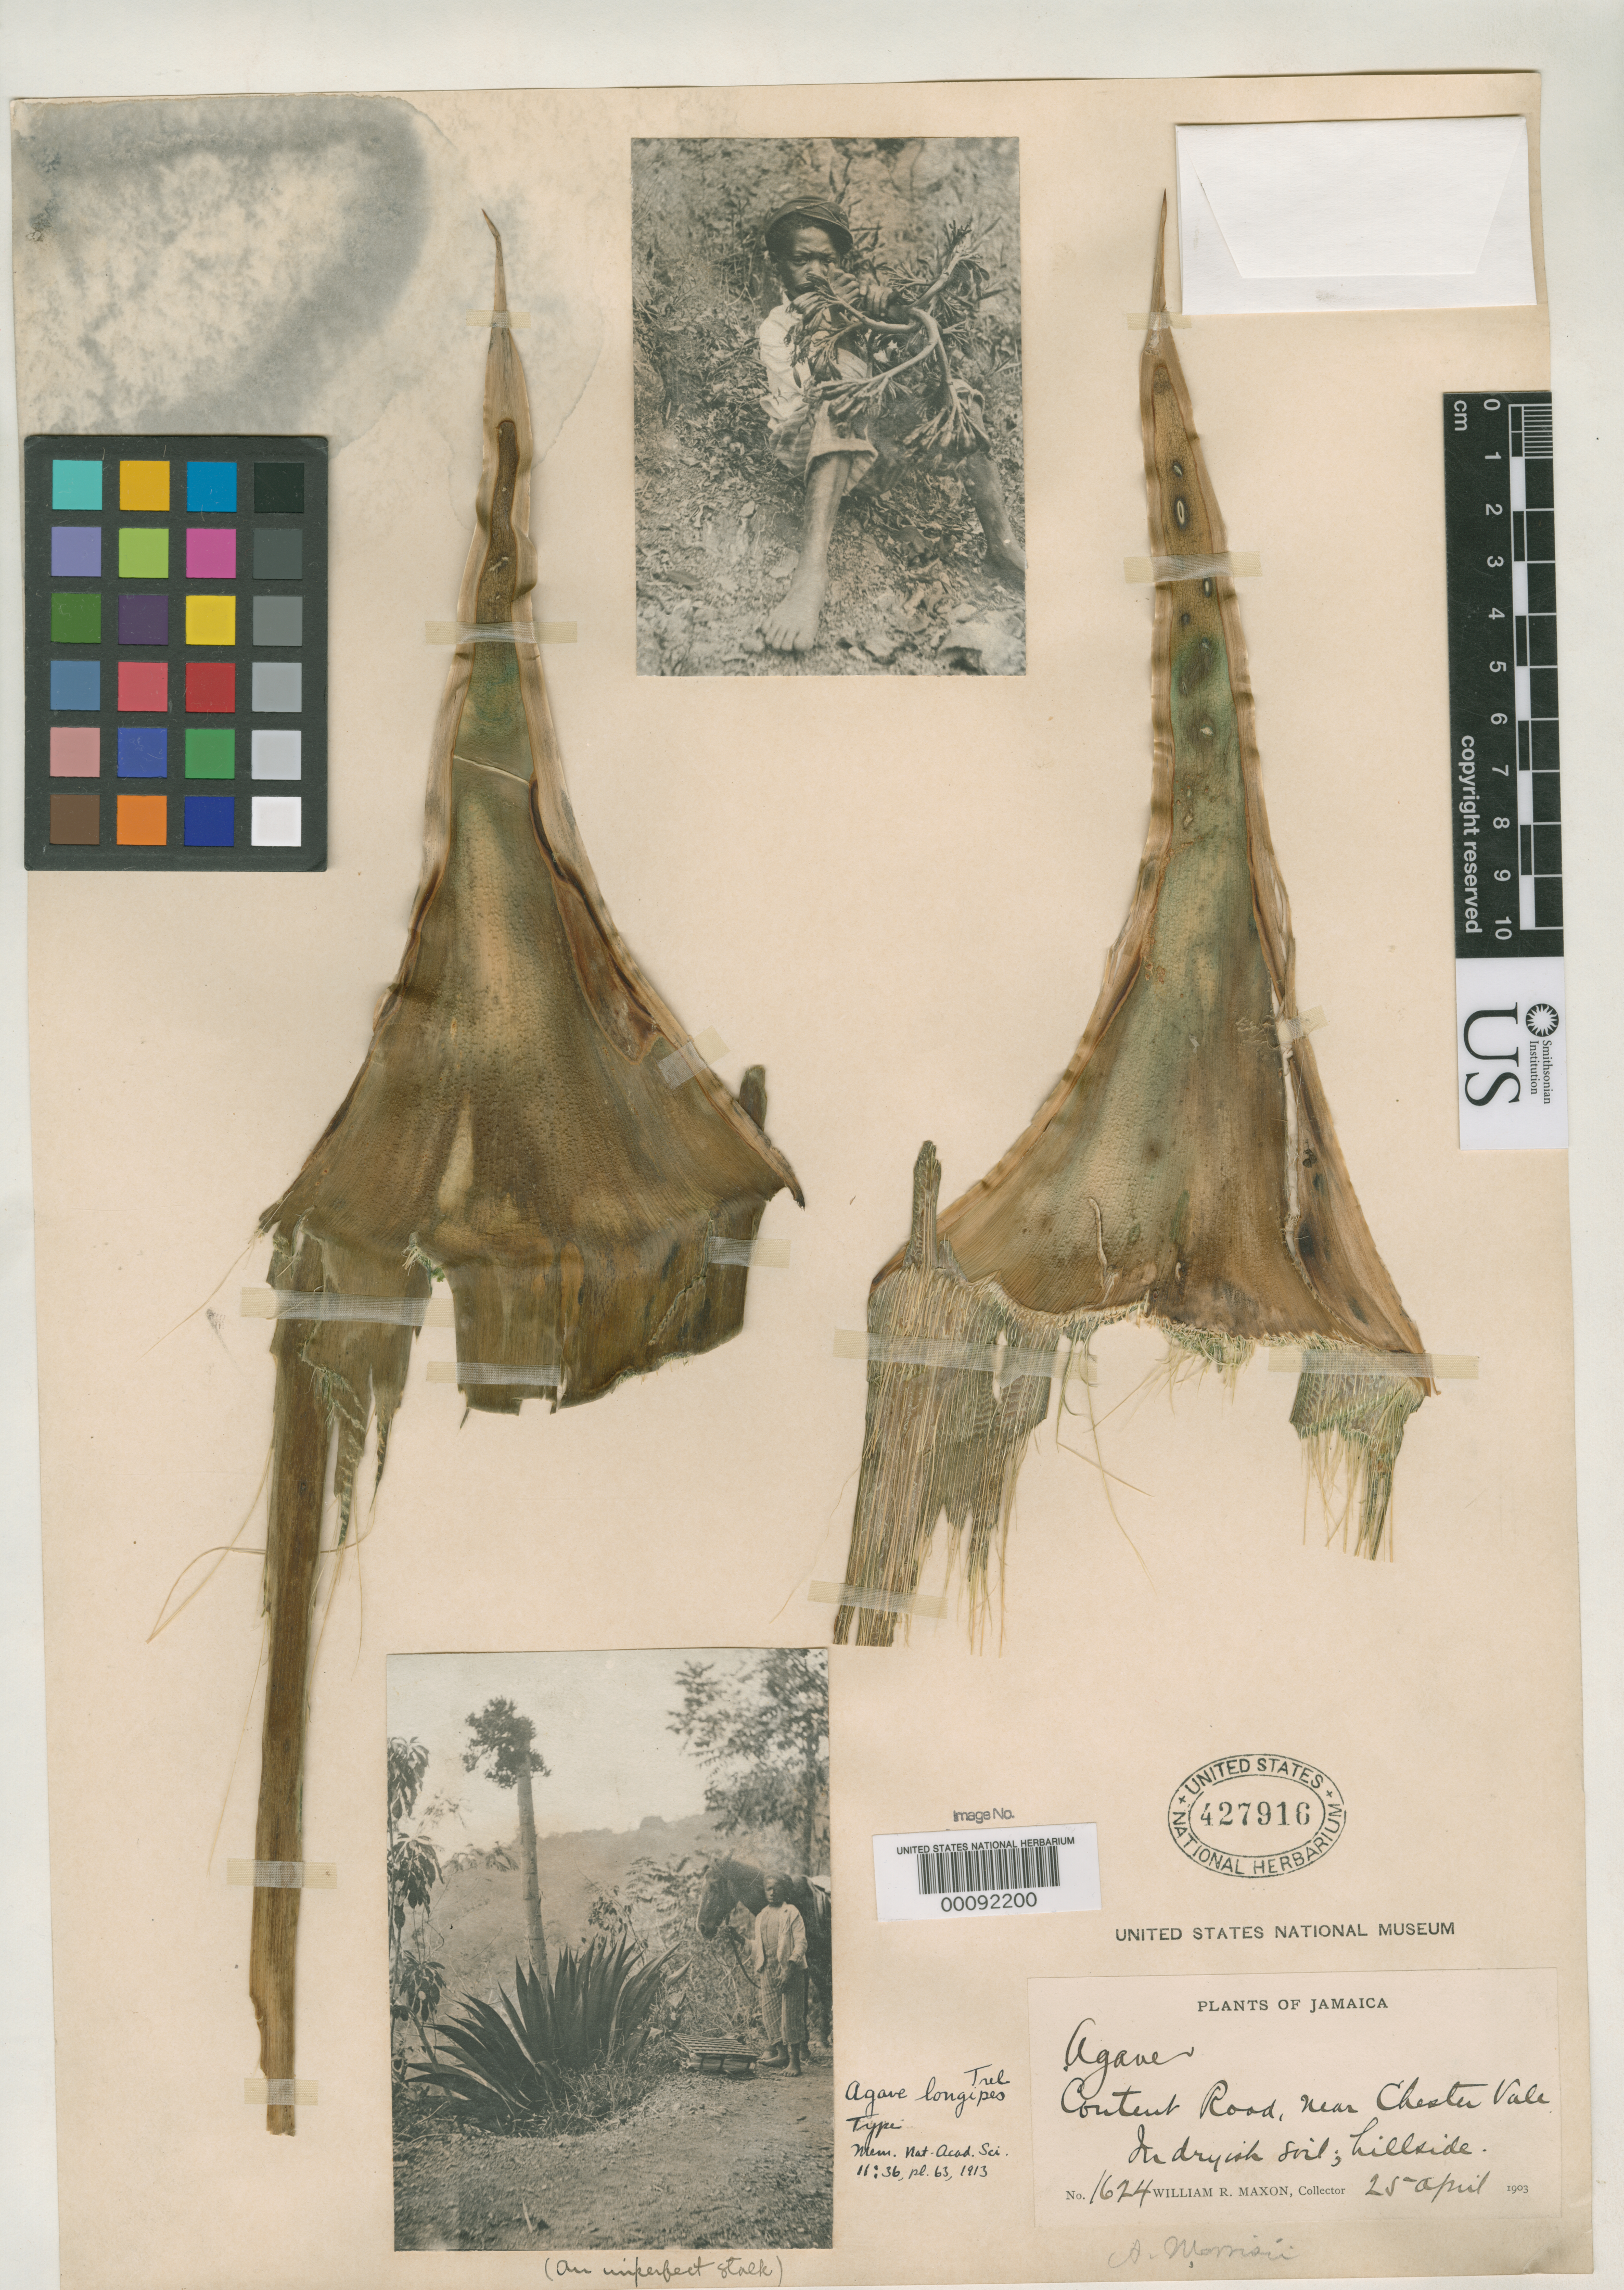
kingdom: Plantae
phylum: Tracheophyta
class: Liliopsida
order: Asparagales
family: Asparagaceae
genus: Agave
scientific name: Agave longipes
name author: Trel.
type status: Isotype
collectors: W. R. Maxon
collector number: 1624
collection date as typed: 25 Apr 1903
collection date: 1903-04-25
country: Jamaica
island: Greater Antilles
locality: Content road, near Chester Vale.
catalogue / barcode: US 427916